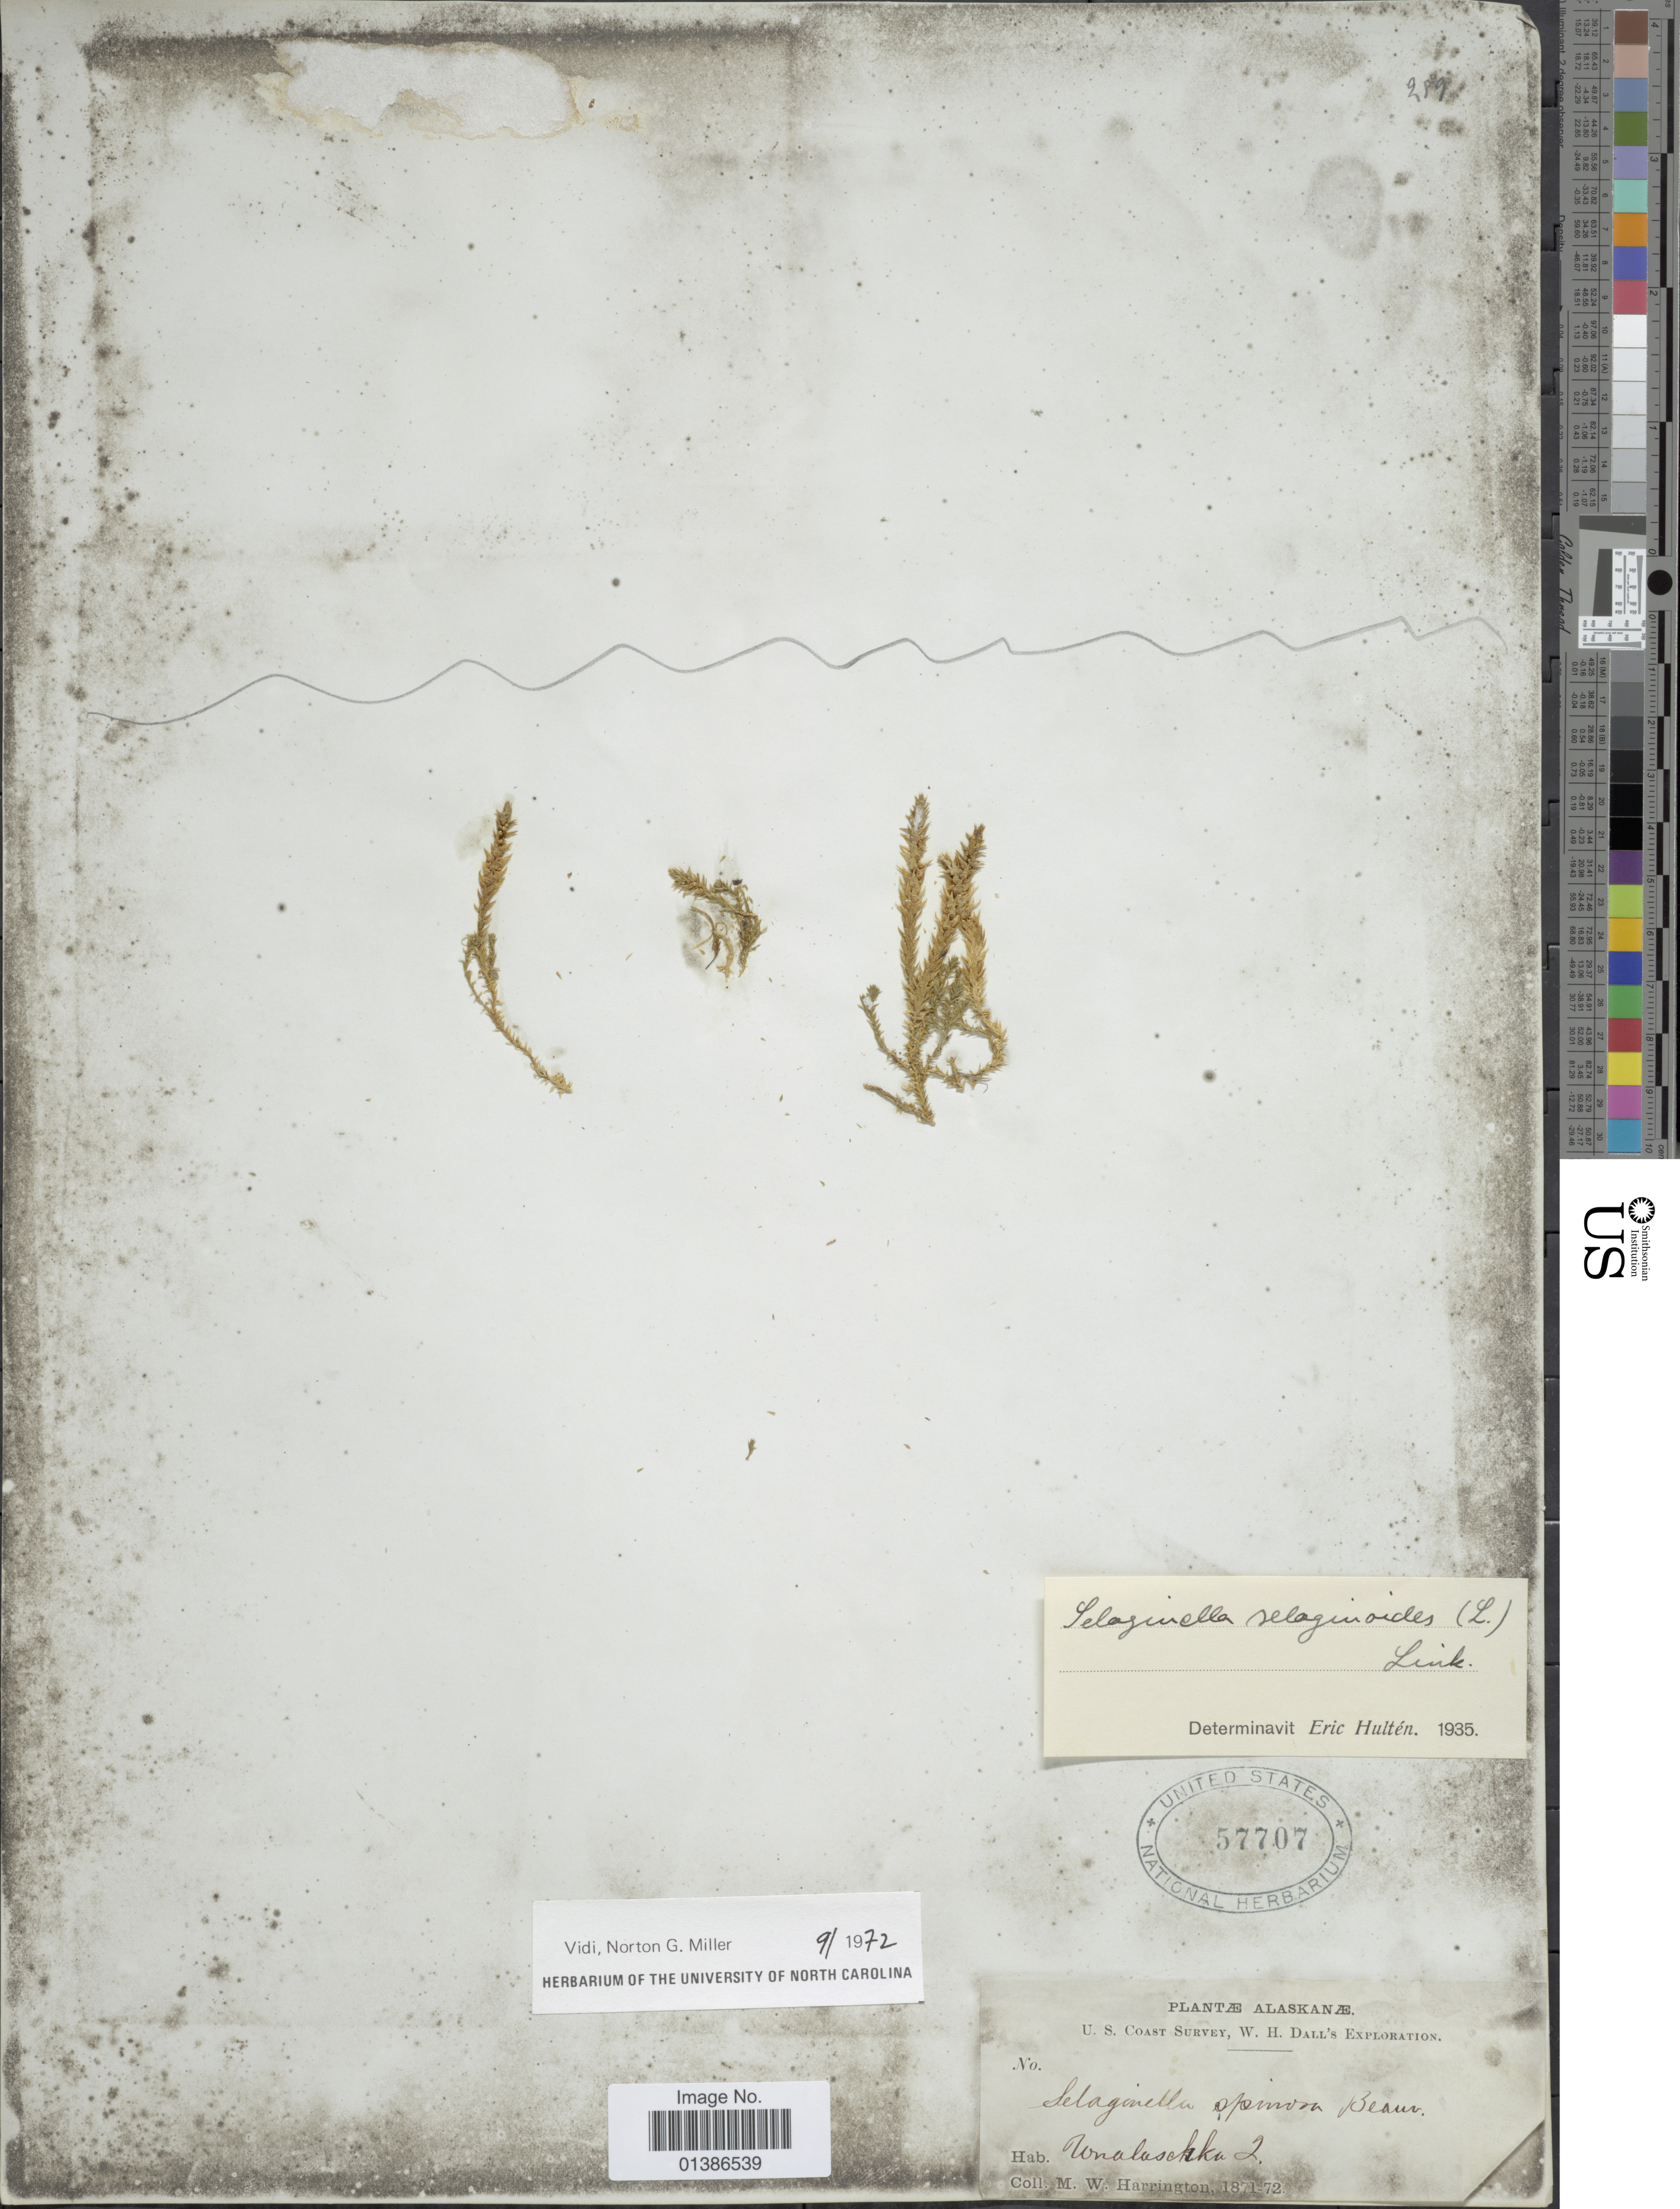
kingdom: Plantae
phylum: Tracheophyta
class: Lycopodiopsida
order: Selaginellales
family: Selaginellaceae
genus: Selaginella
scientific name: Selaginella selaginoides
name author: (L.) Link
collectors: M. W. Harrington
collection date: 1871/1872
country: United States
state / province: Alaska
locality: Unalashka I.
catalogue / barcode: US 57707